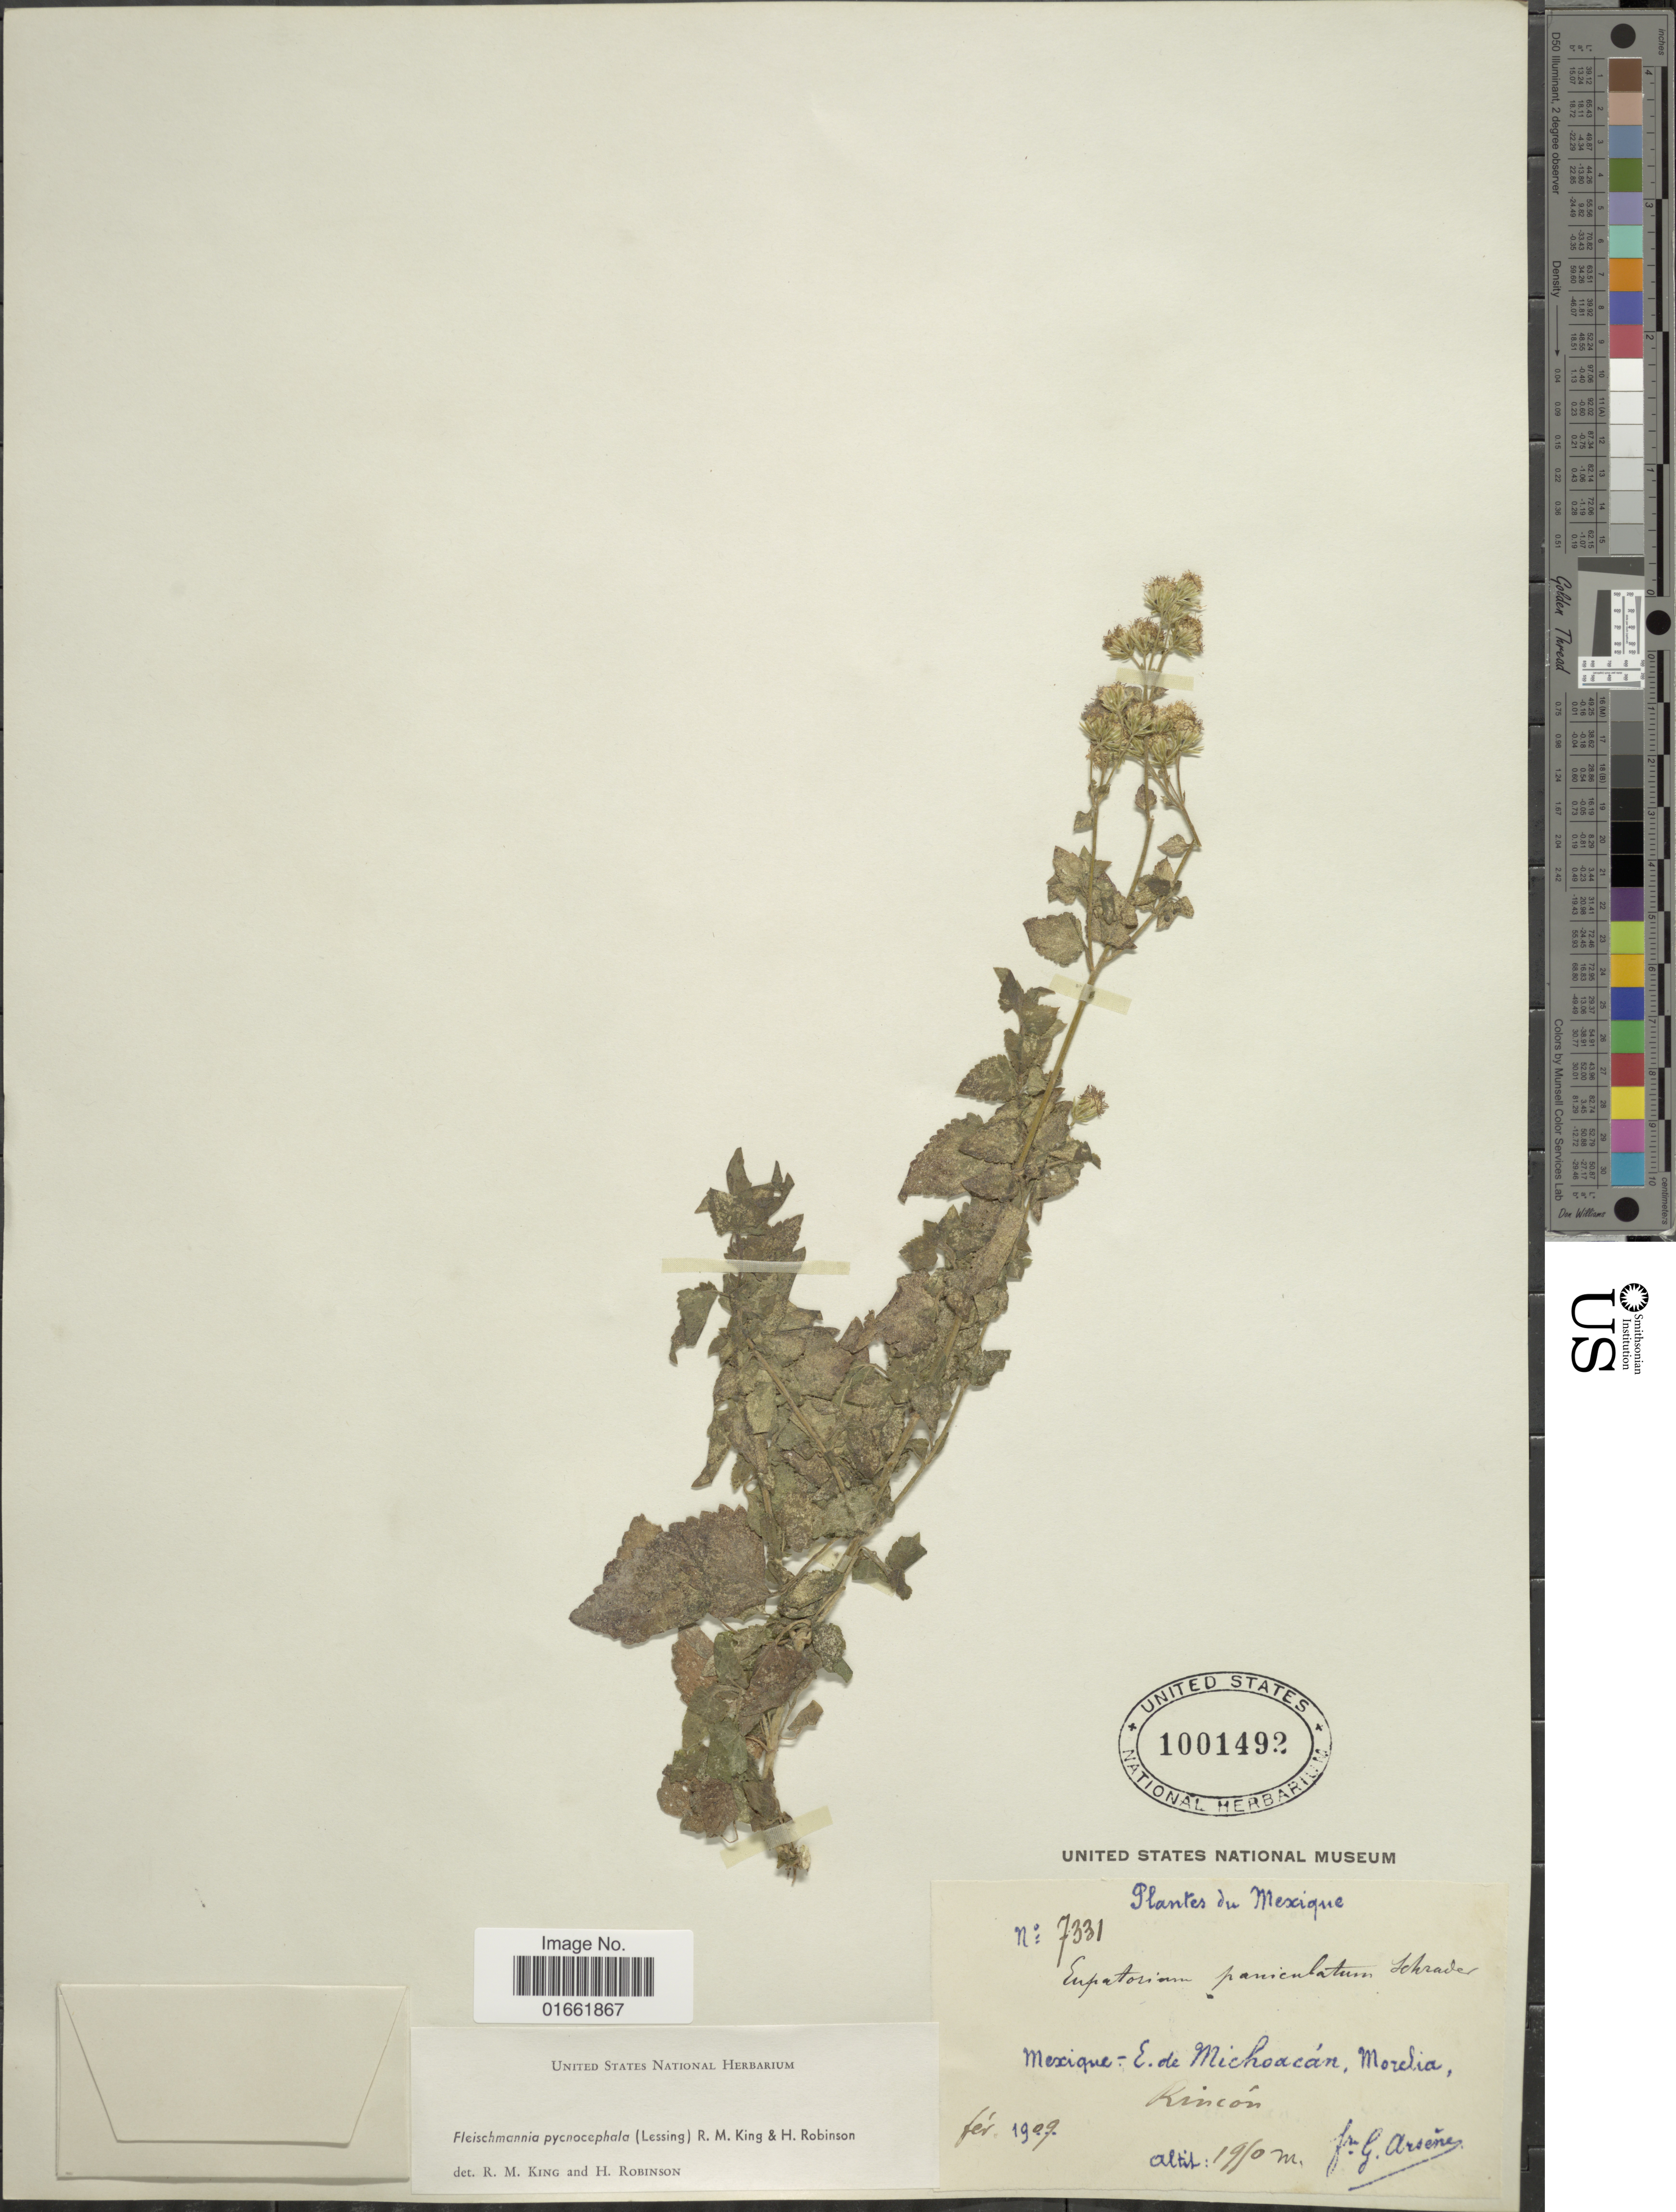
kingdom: Plantae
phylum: Tracheophyta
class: Magnoliopsida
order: Asterales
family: Asteraceae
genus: Fleischmannia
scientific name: Fleischmannia pycnocephala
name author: (Less.) R.M. King & H. Rob.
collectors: Bro. G. Arsène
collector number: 7331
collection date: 1909-02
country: Mexico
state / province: Michoacán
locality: Mexique - E. de Michoacán, Morelia, Rincón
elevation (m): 1950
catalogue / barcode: US 1001492